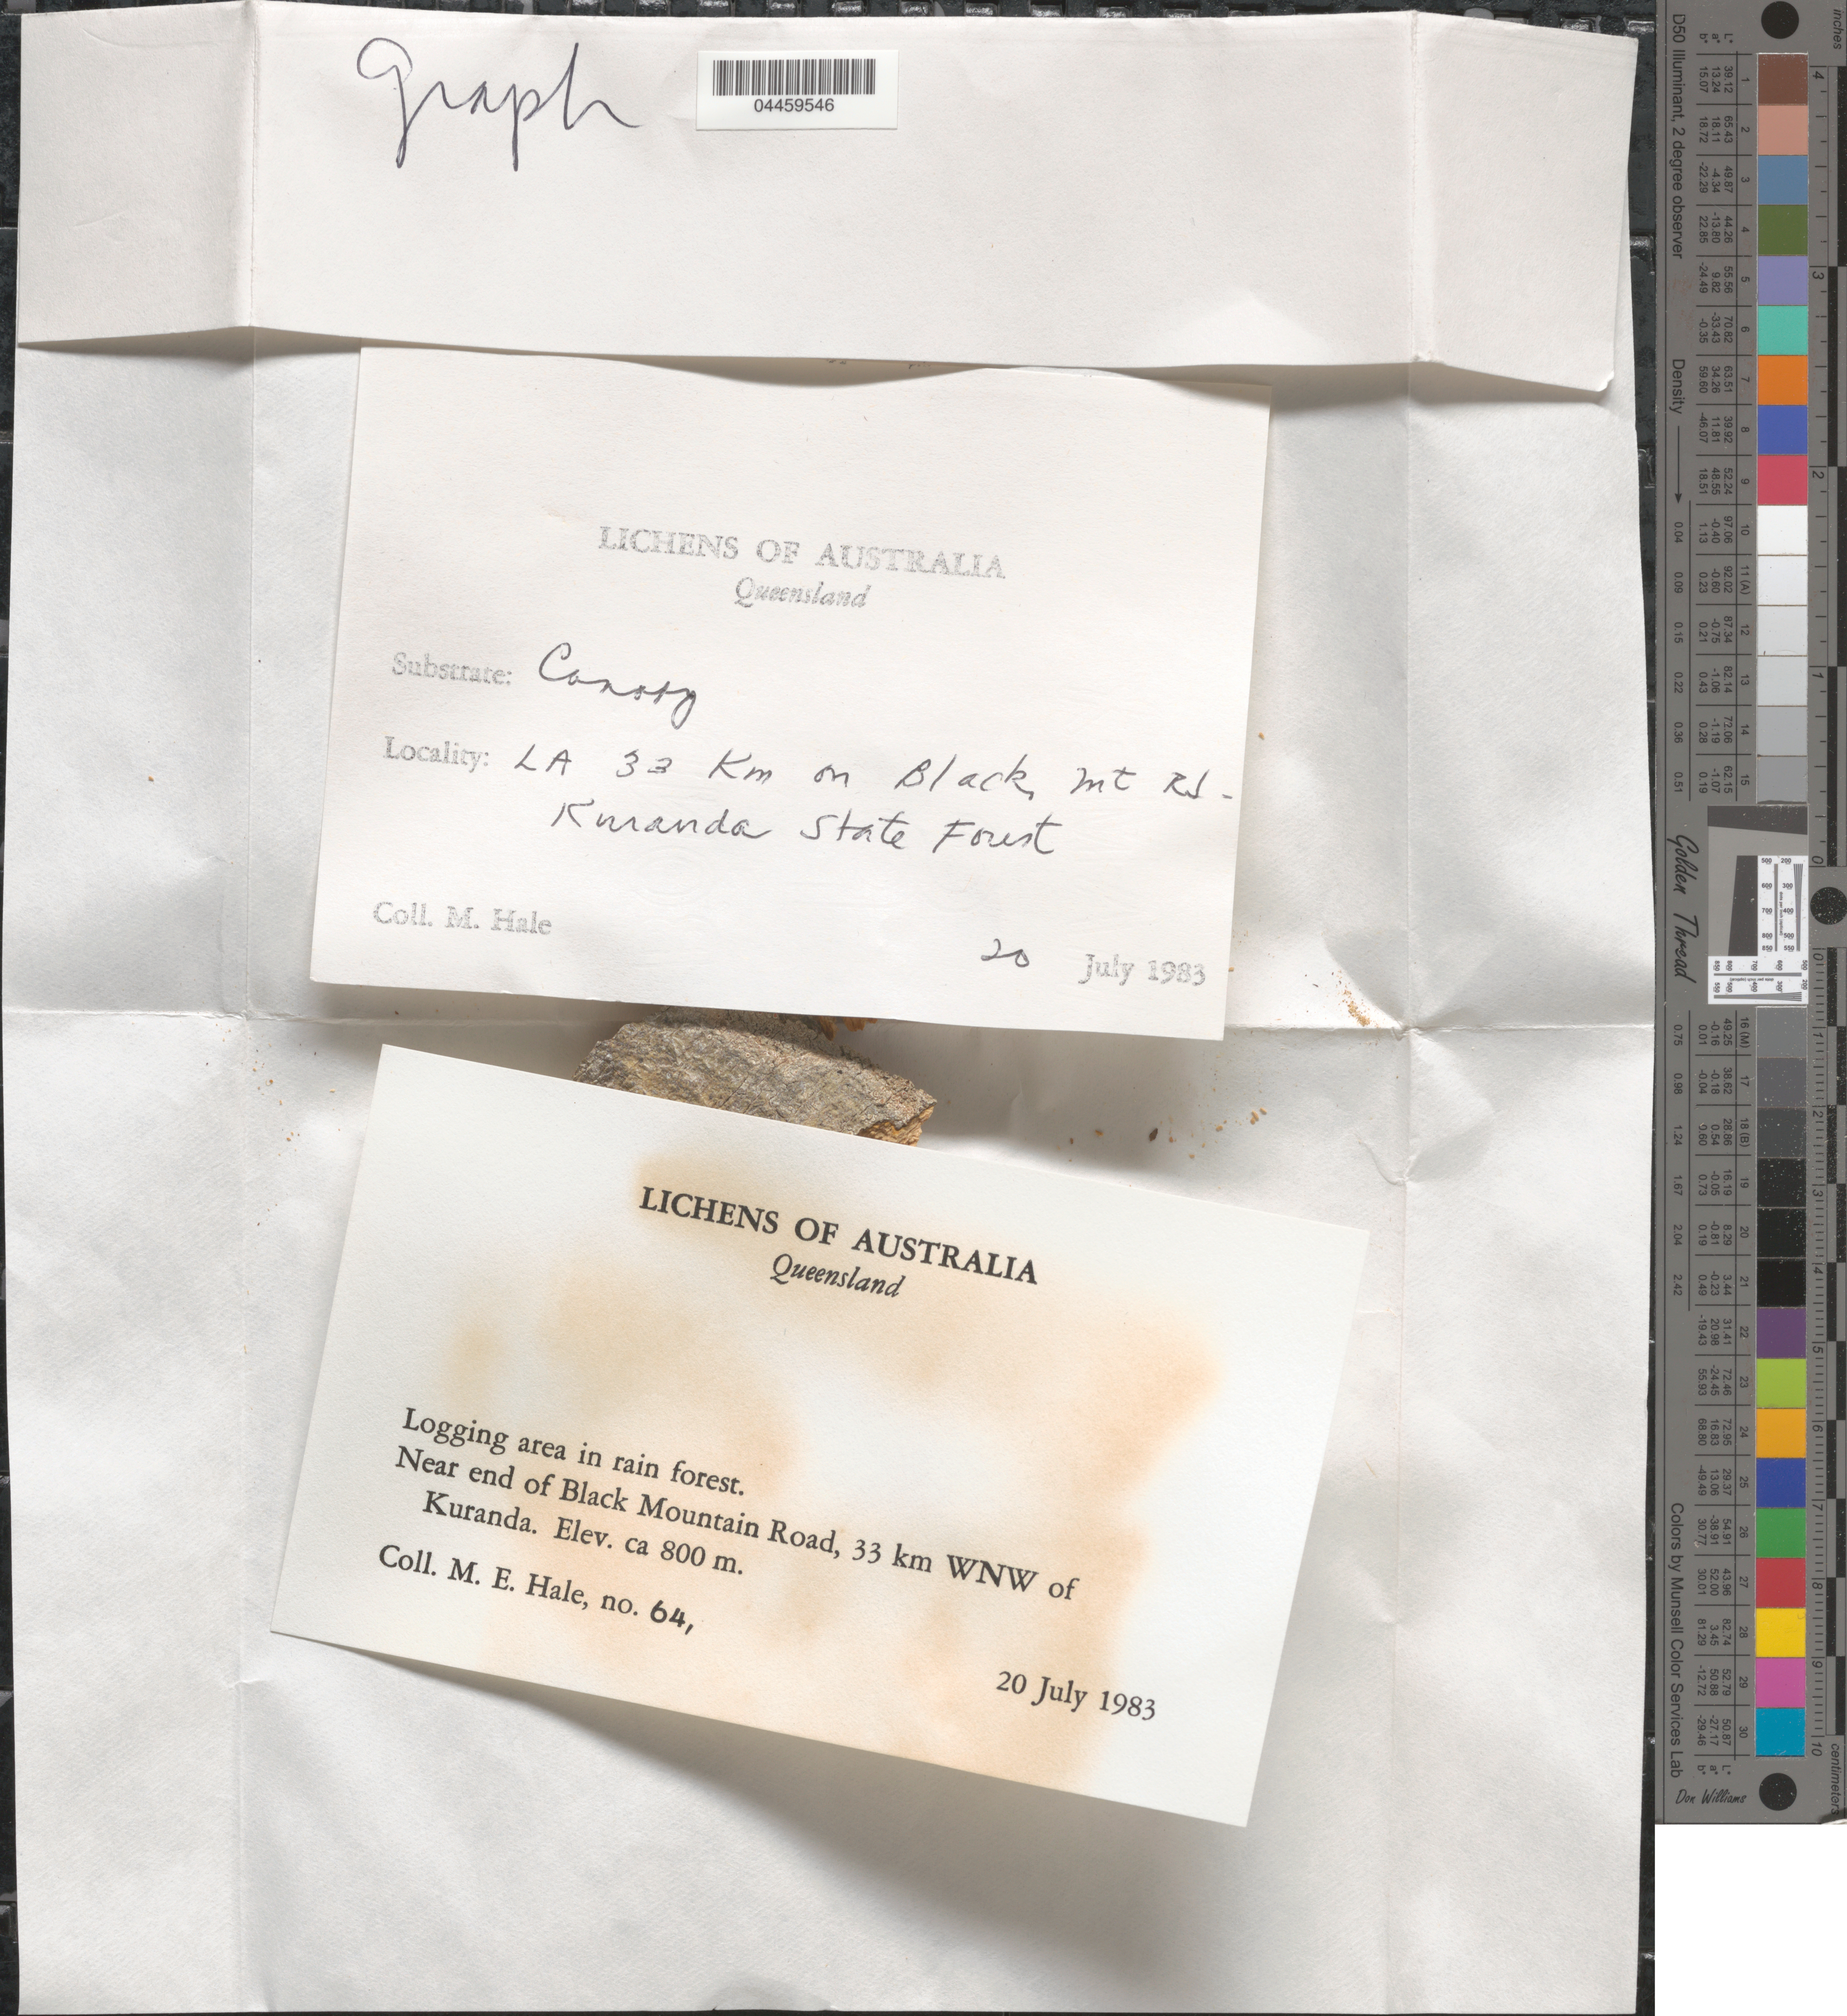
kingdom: Fungi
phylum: Ascomycota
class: Lecanoromycetes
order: Ostropales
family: Graphidaceae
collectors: M. Hale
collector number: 64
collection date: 1983-07-20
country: Australia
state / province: Queensland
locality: Near end of Black Mountain Road, 33 km WNW of Kuranda.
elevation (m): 800